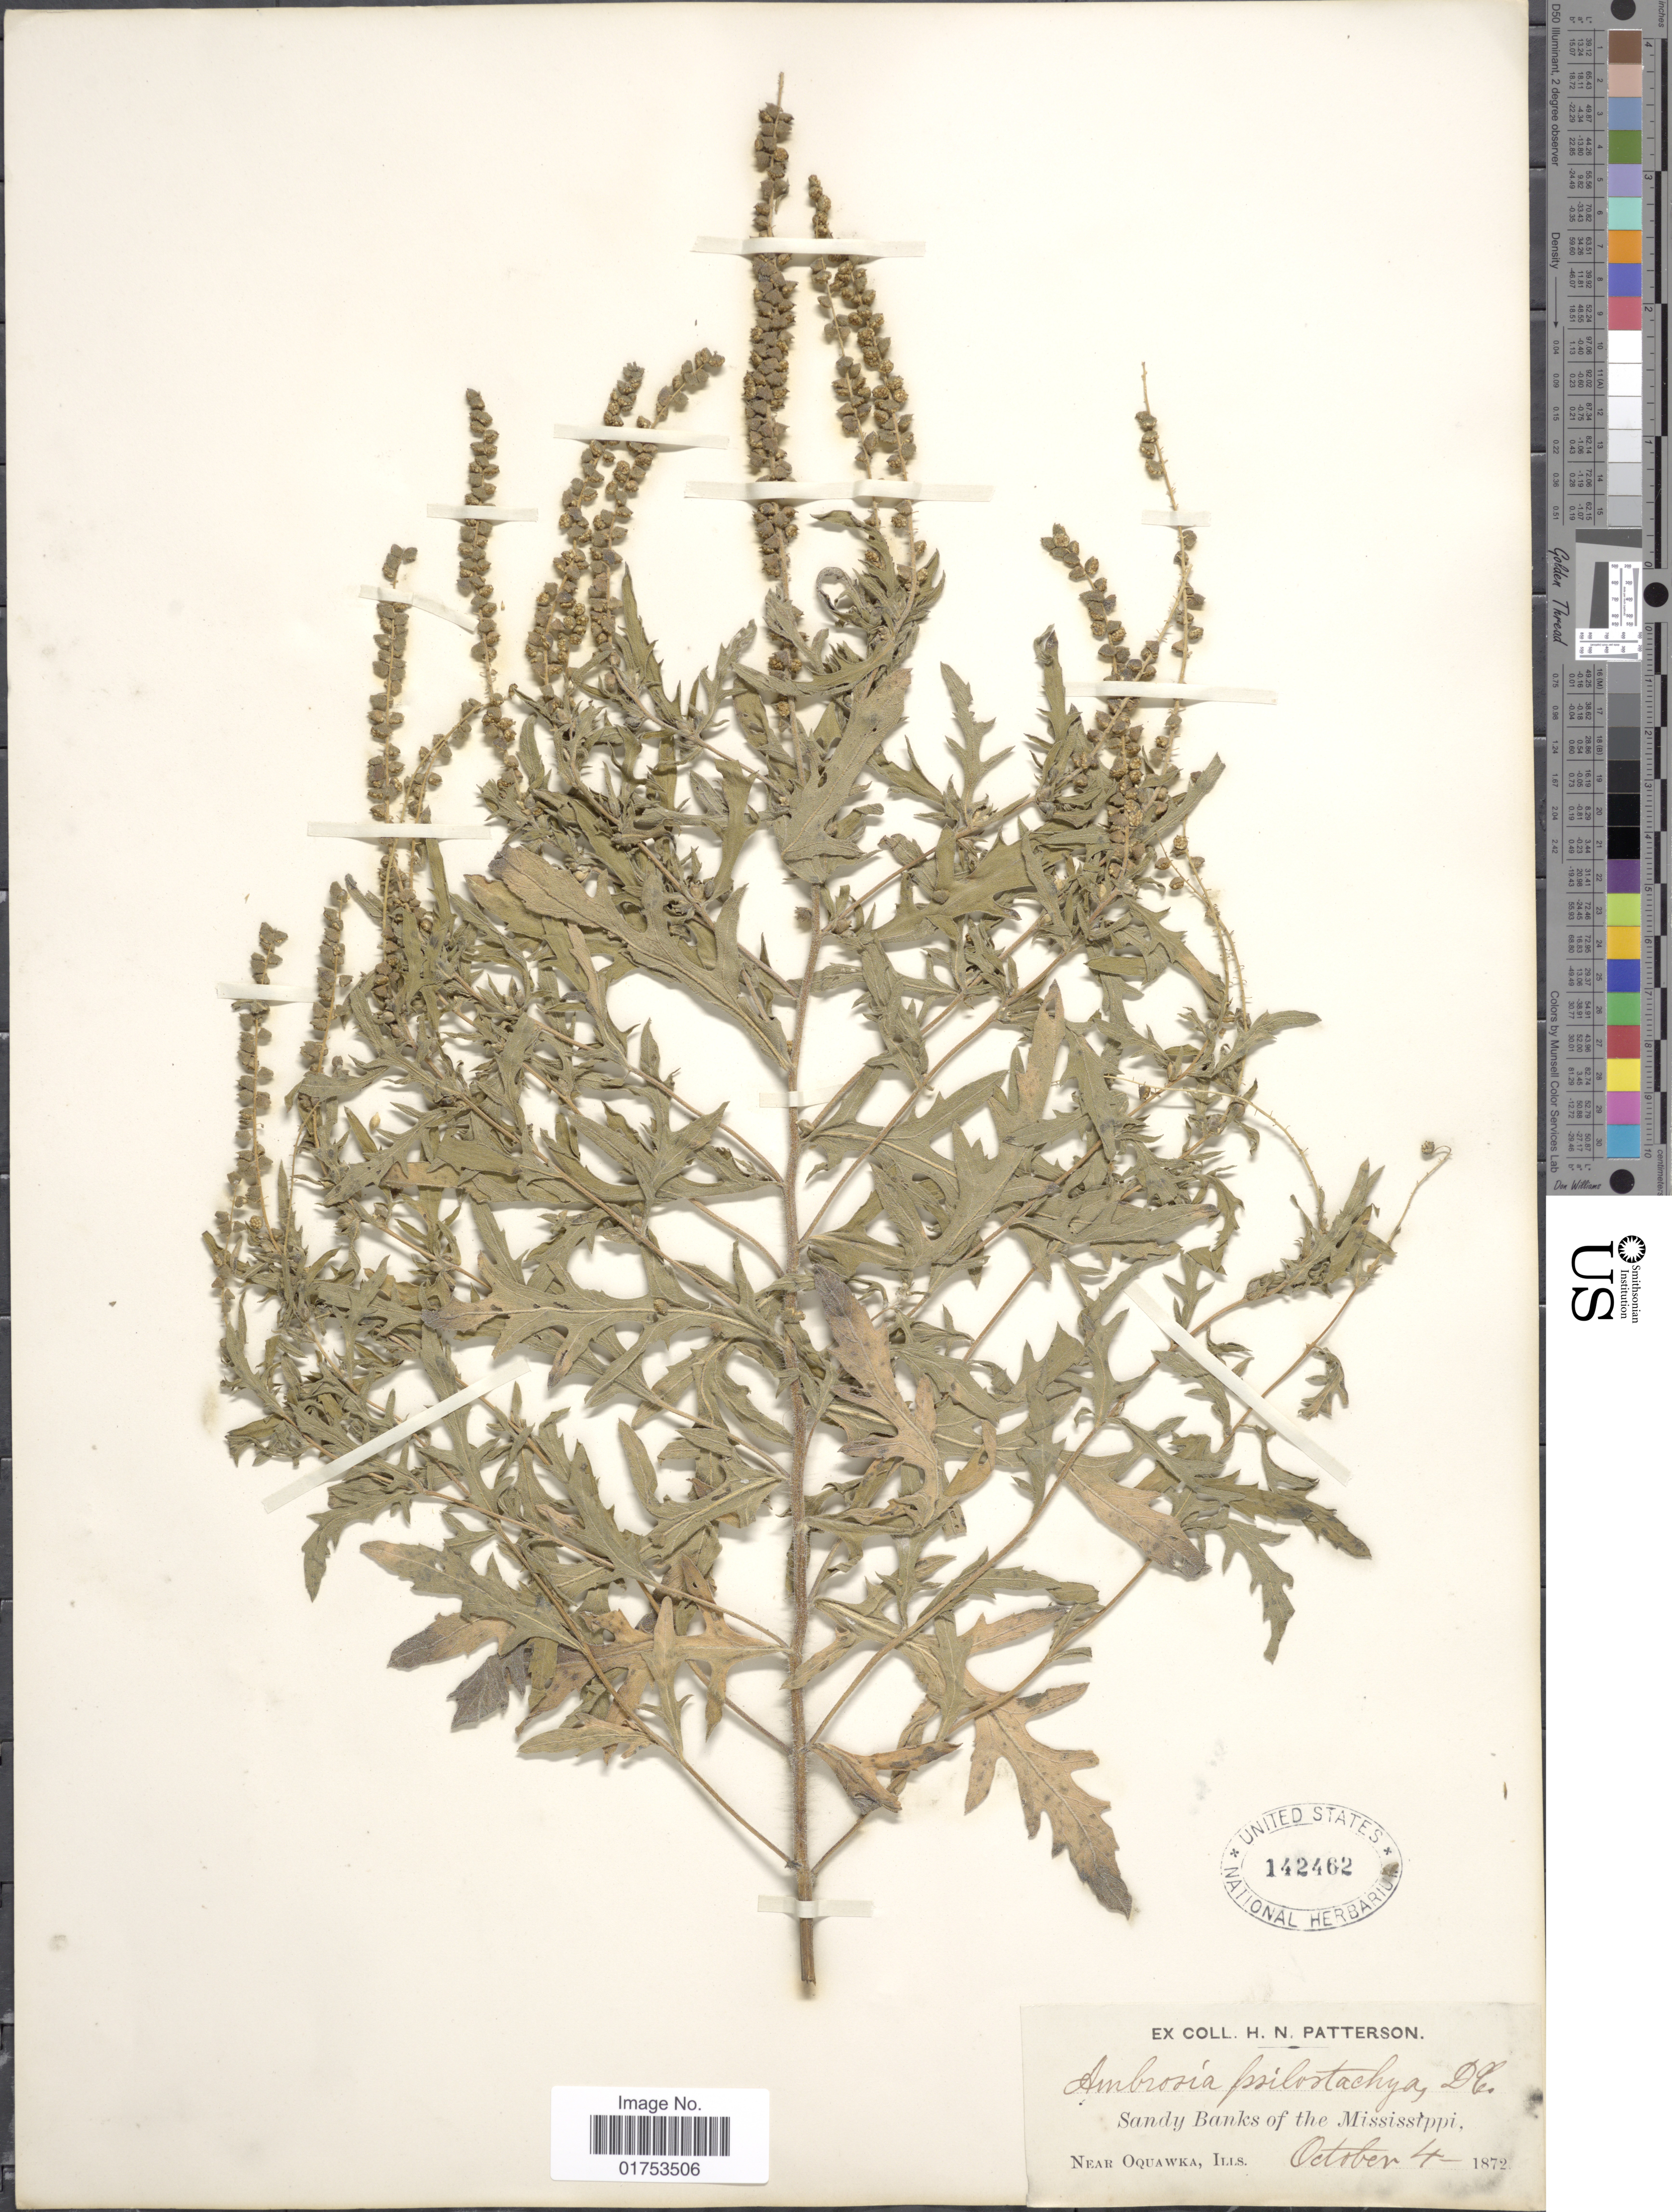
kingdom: Plantae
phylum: Tracheophyta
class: Magnoliopsida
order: Asterales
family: Asteraceae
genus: Ambrosia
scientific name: Ambrosia psilostachya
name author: DC.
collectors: H. N. Patterson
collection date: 1872-10-04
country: United States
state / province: Illinois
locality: Sandy banks of the Mississippi, Near Oquawka, Ills.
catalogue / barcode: US 142462